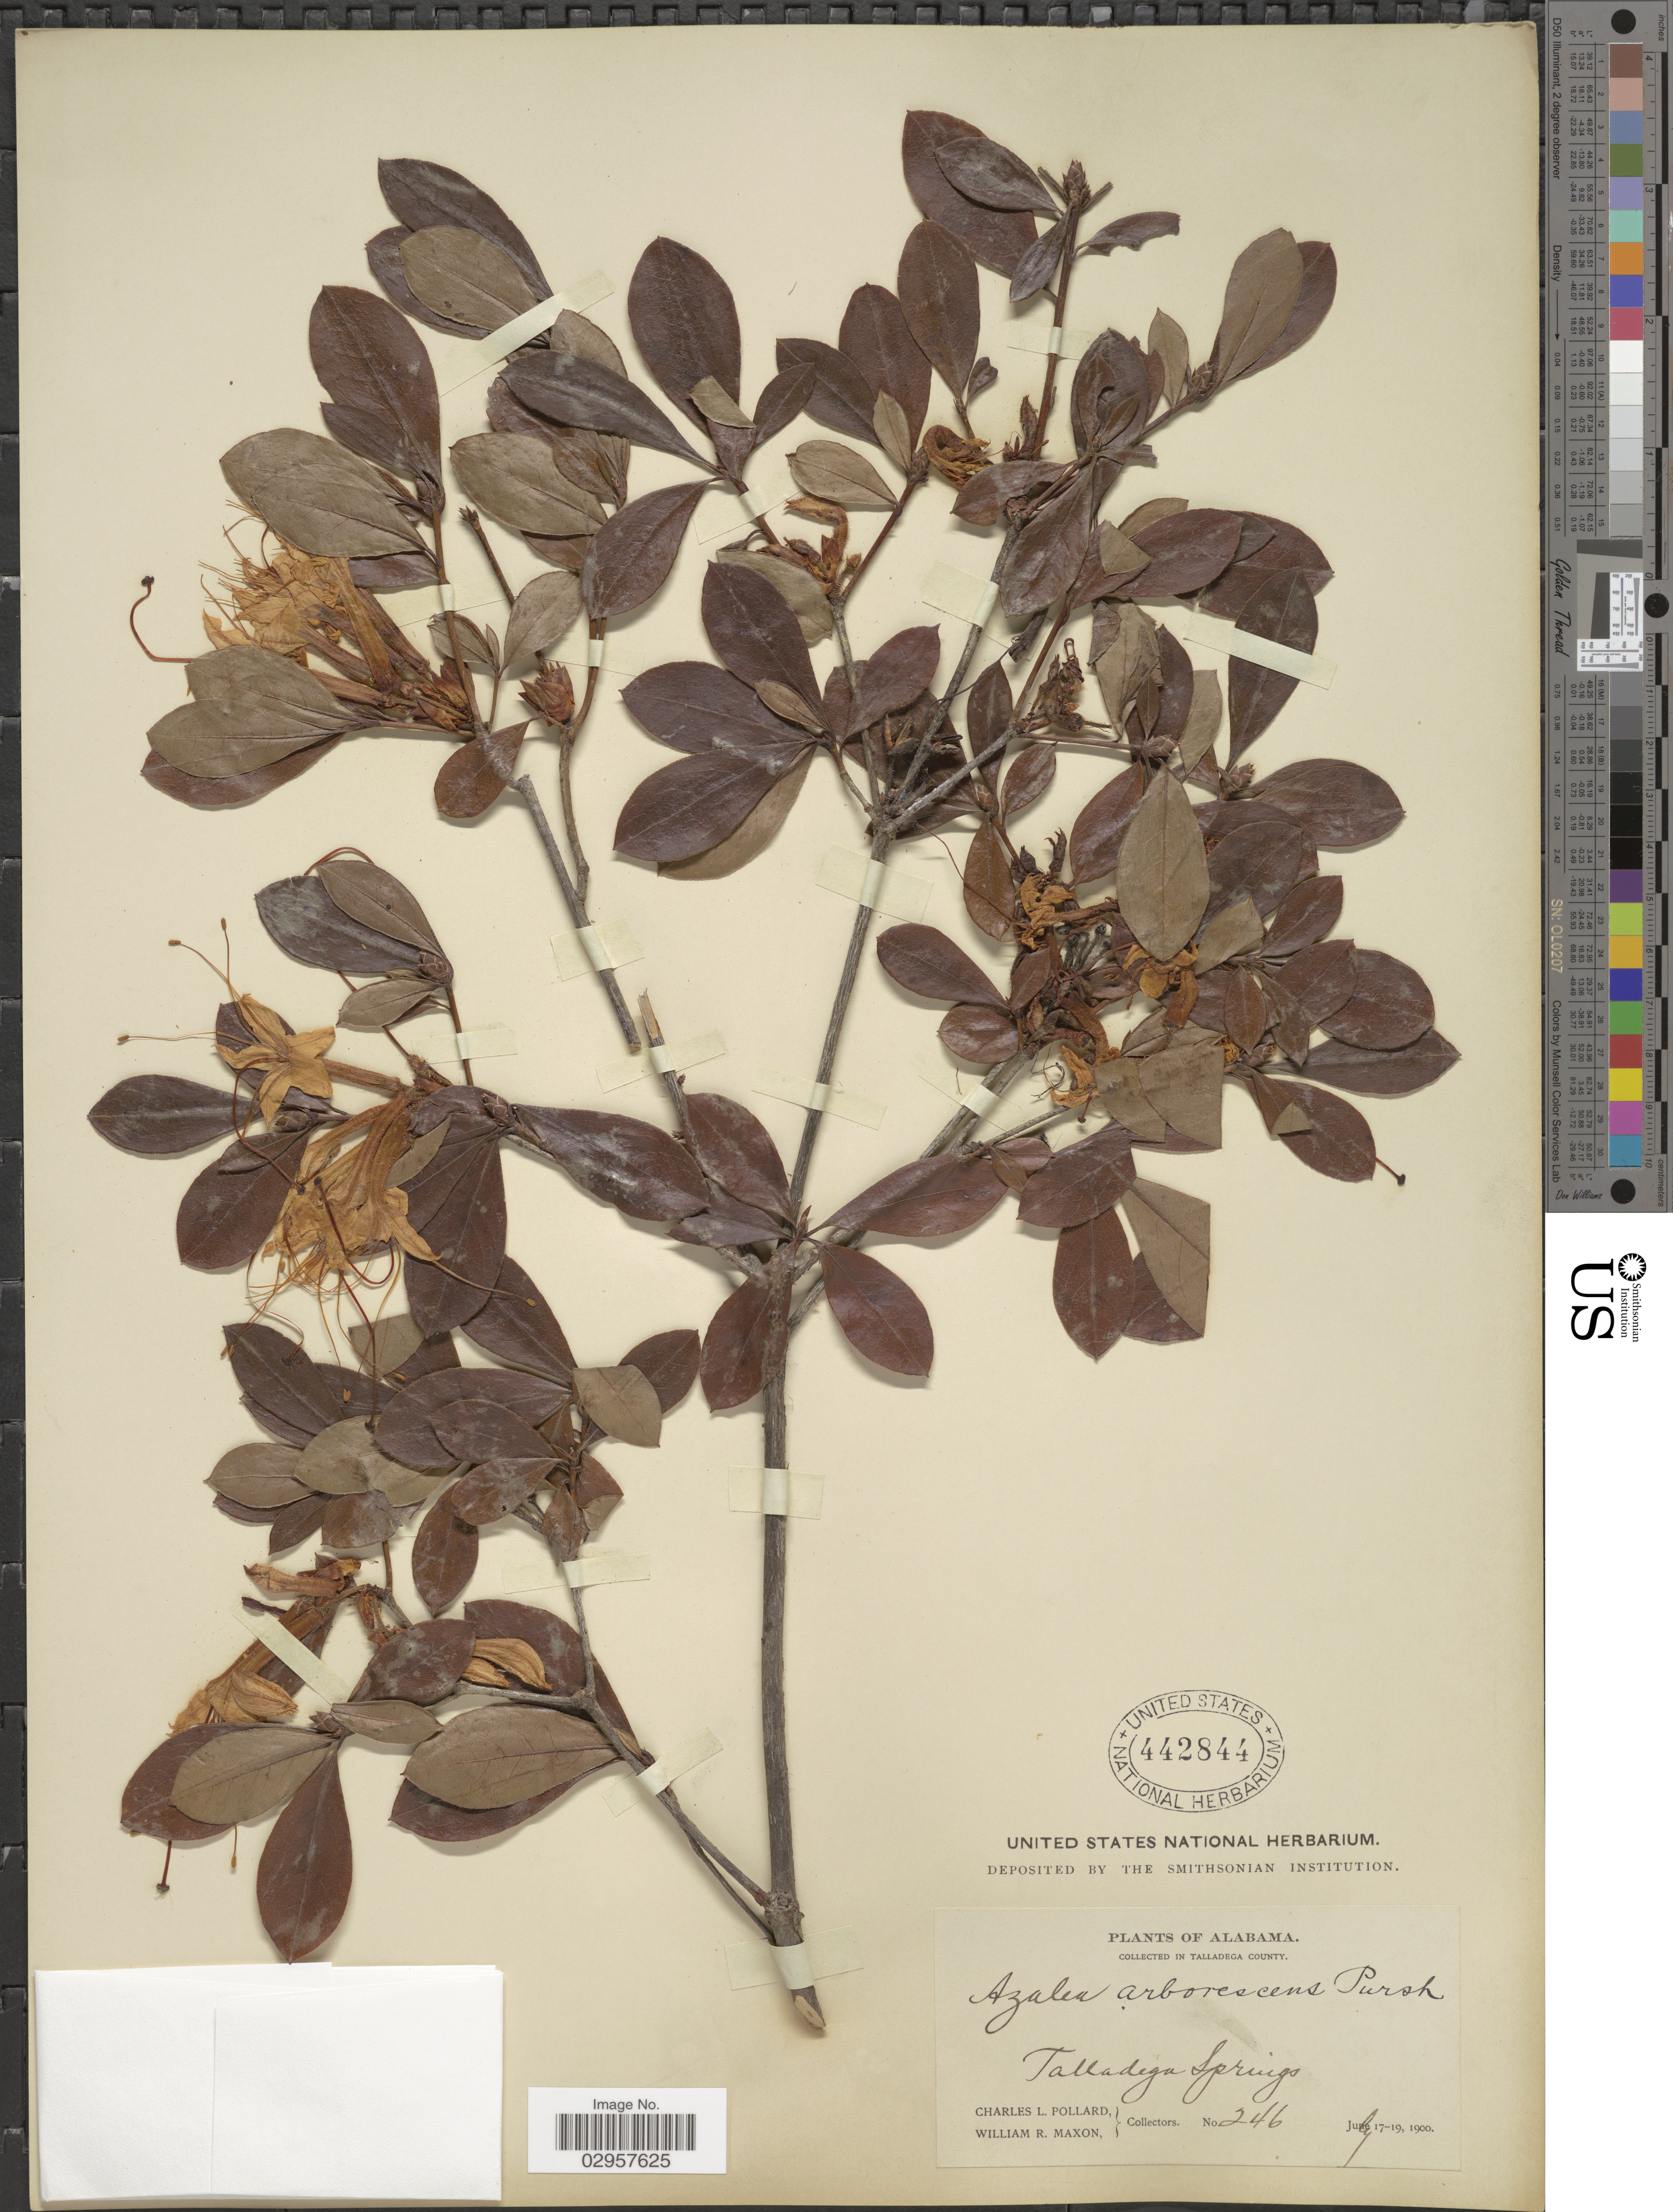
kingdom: Plantae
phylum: Tracheophyta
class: Magnoliopsida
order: Ericales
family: Ericaceae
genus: Rhododendron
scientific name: Rhododendron arborescens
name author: (Pursh) Torr.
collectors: C. L. Pollard & W. R. Maxon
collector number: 246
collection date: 1900-07-17/1900-07-19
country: United States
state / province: Alabama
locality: In Talladega County. Talladega Springs.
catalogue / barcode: US 442844